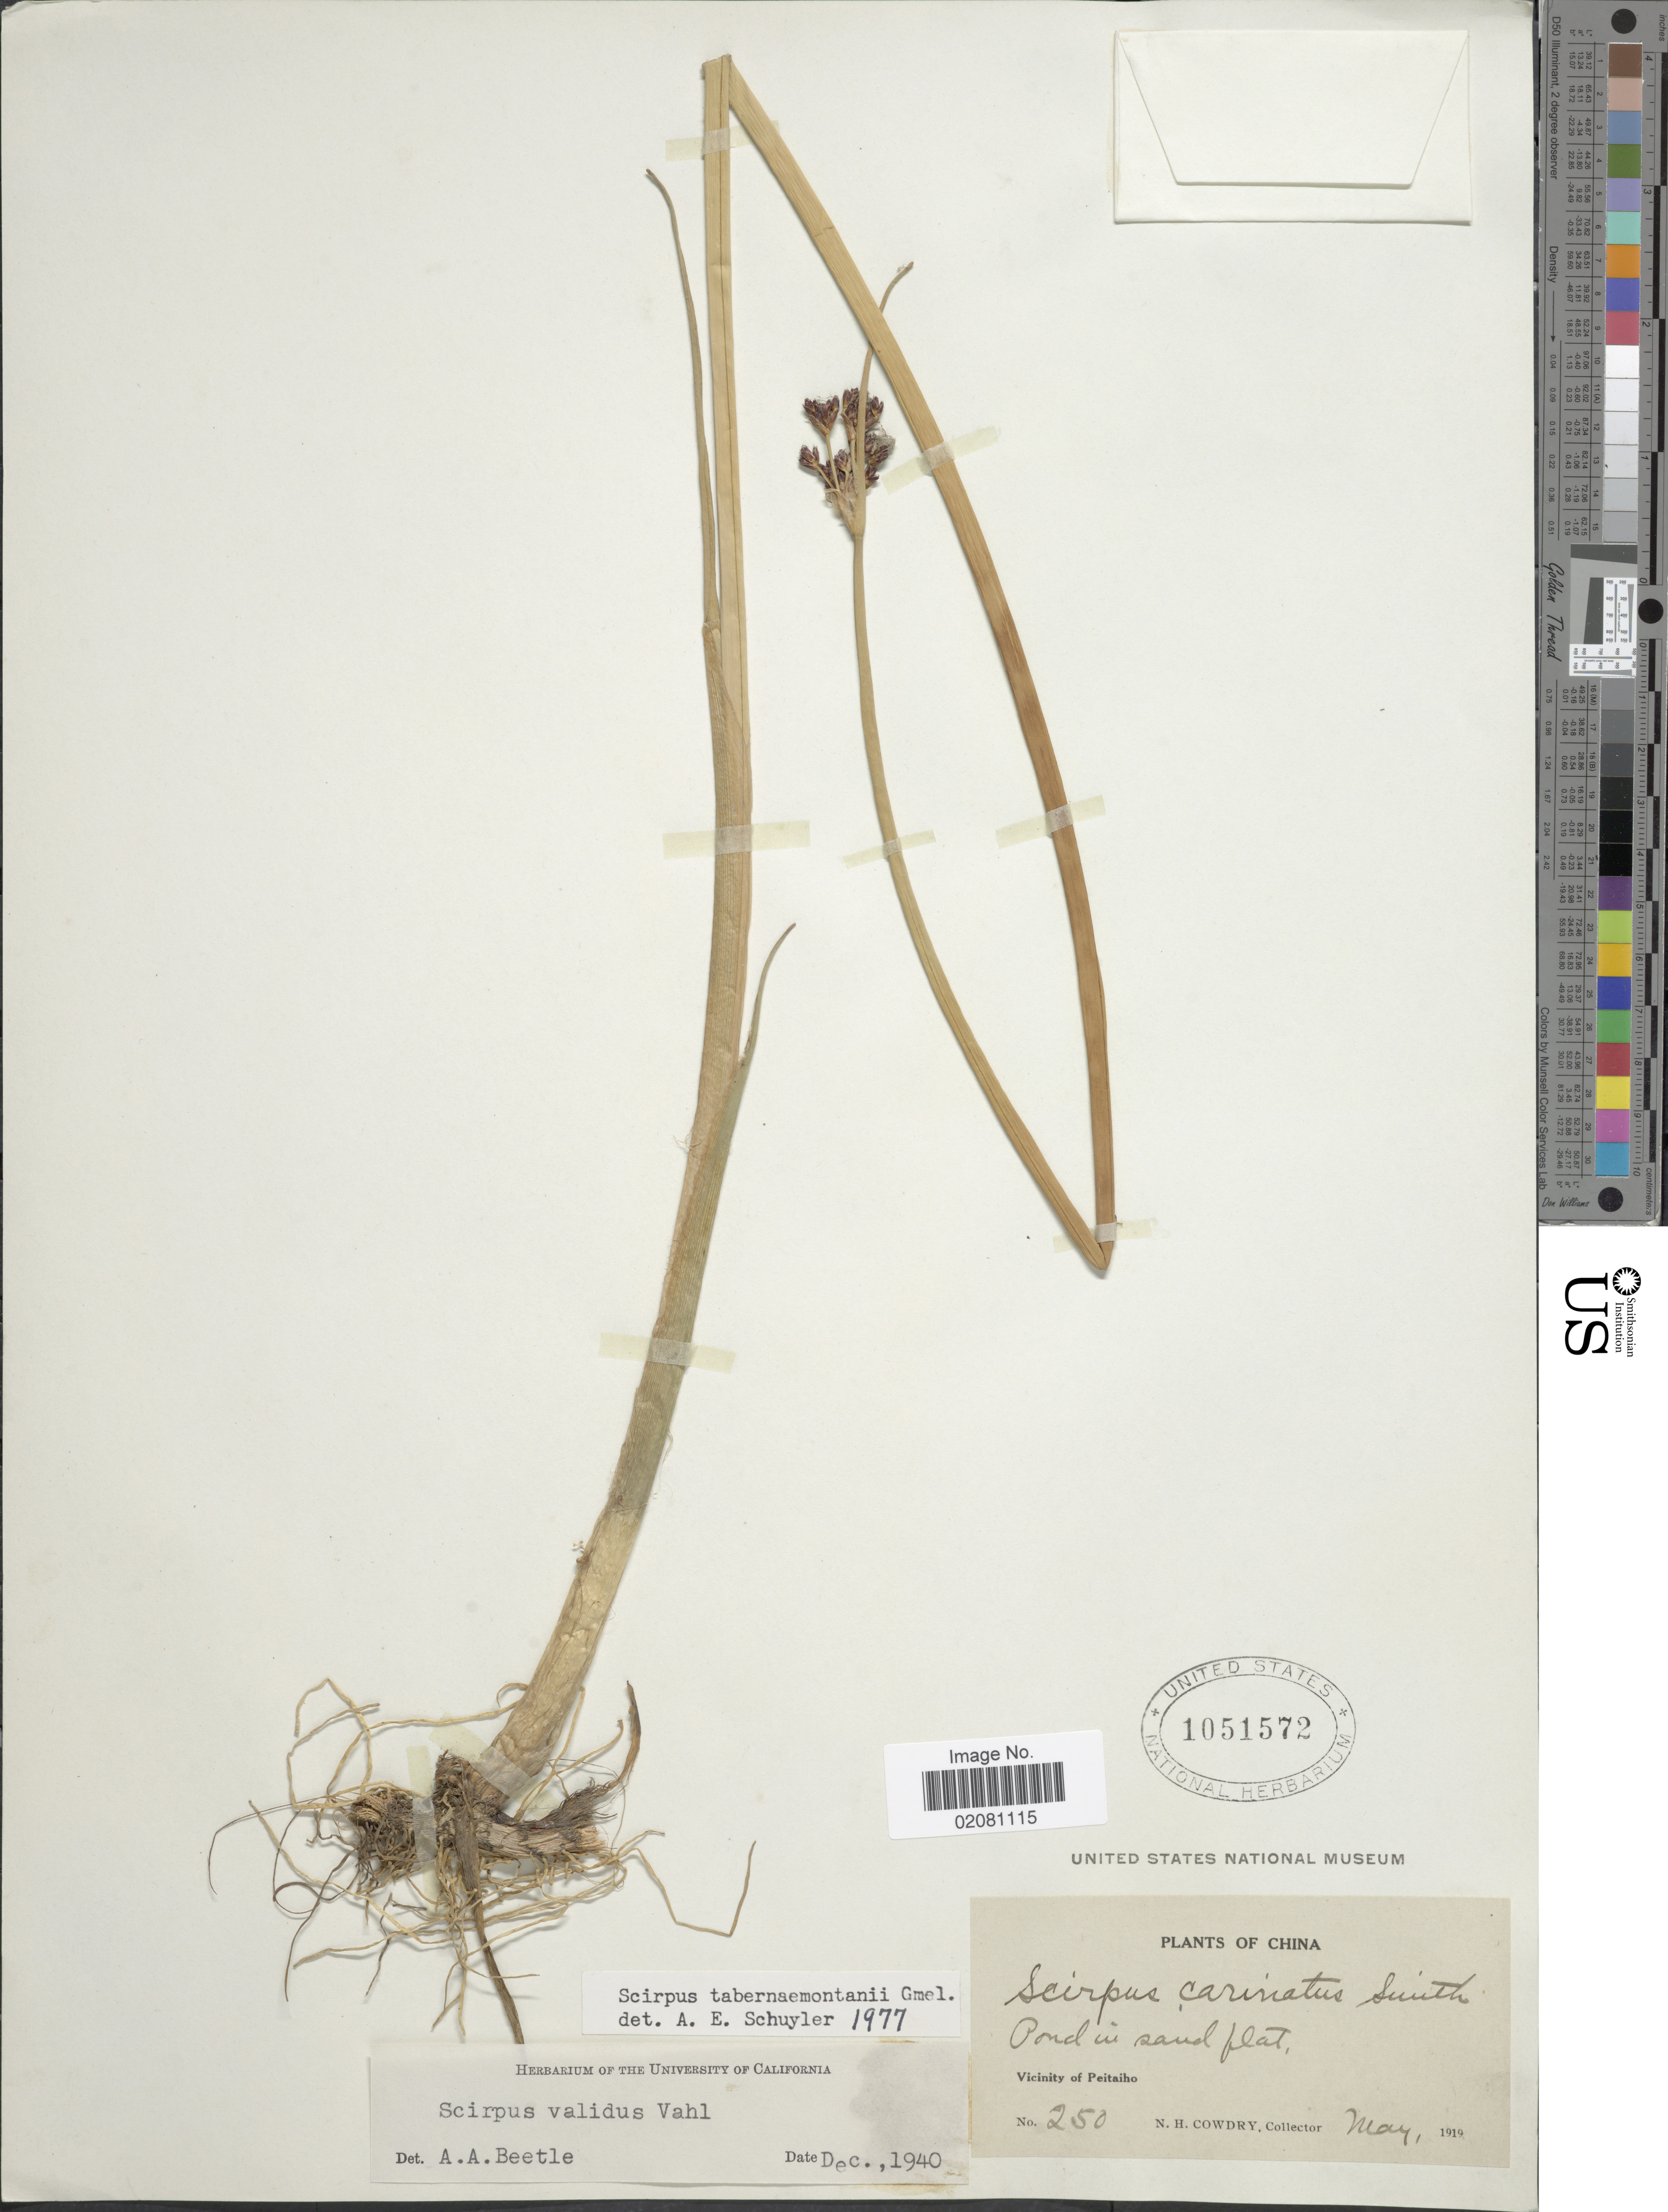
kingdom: Plantae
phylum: Tracheophyta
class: Liliopsida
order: Poales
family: Cyperaceae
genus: Schoenoplectus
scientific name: Schoenoplectus tabernaemontani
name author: (C.C. Gmel.) Palla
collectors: N. H. Cowdry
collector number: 250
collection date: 1919-05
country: China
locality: China. Vicinity of Petaiho.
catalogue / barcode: US 1051572